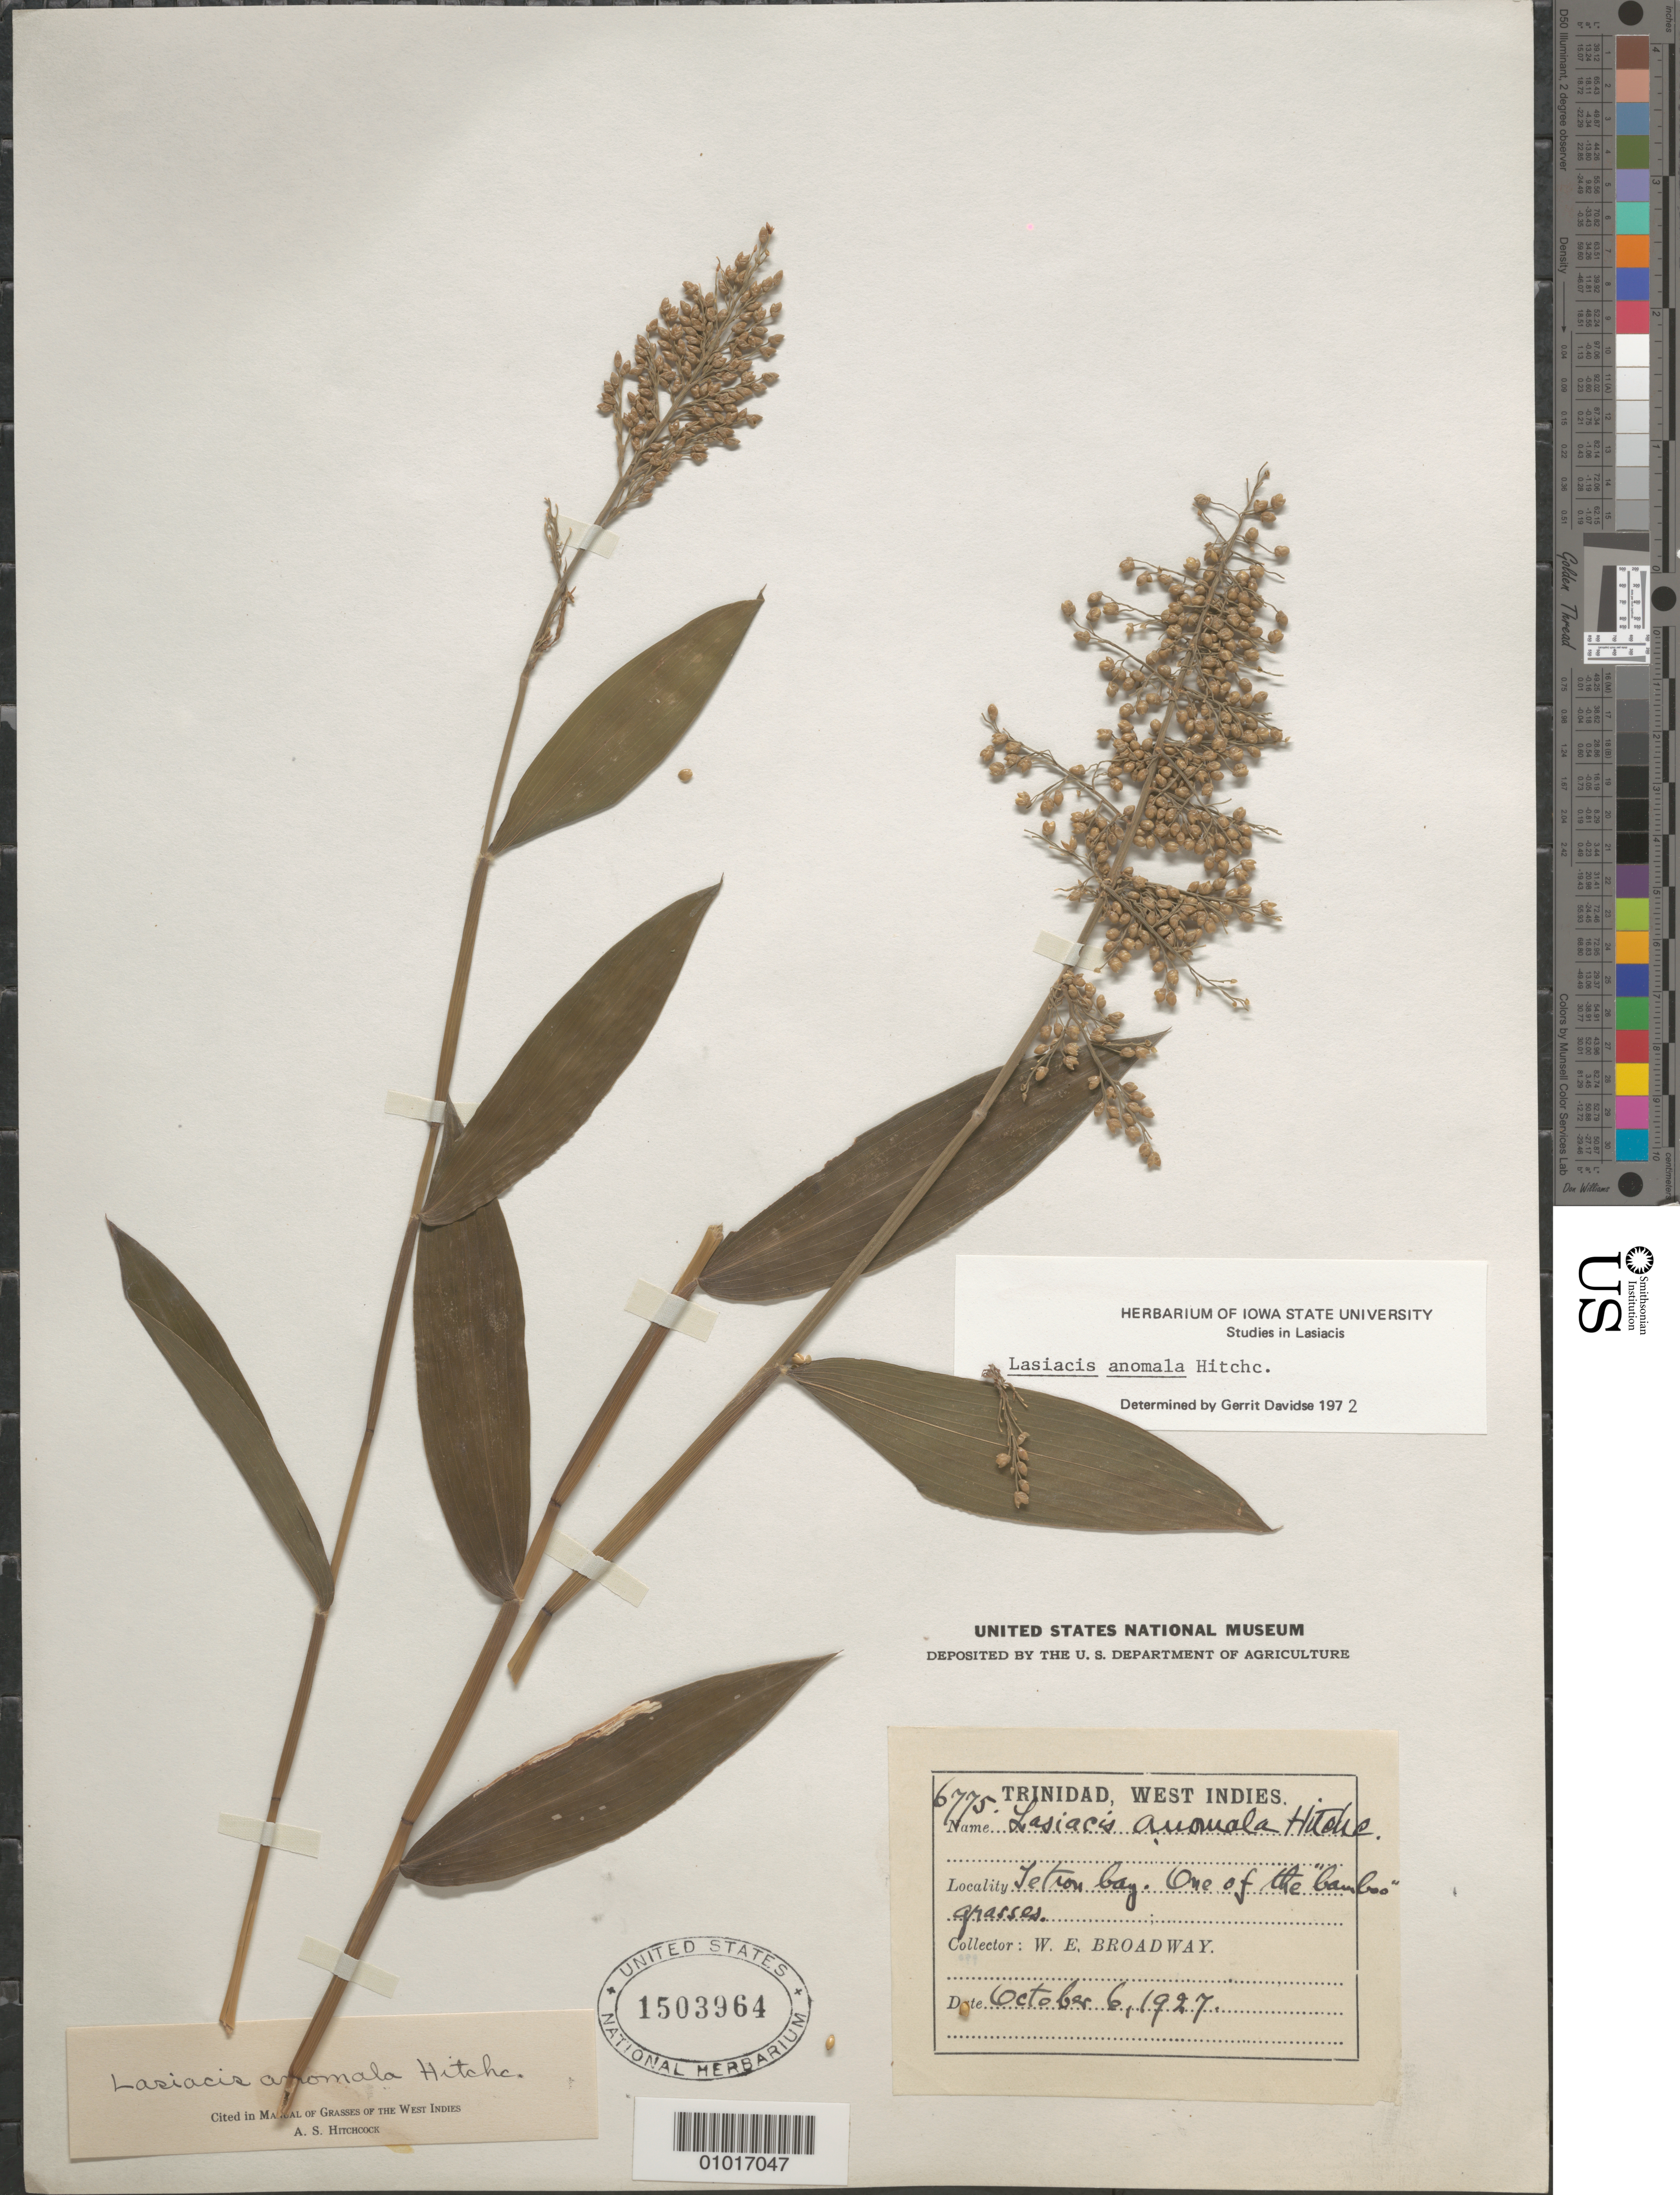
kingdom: Plantae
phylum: Tracheophyta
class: Liliopsida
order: Poales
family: Poaceae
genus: Lasiacis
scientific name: Lasiacis anomala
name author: Hitchc.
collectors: W. E. Broadway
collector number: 6775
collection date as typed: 06 Oct 1927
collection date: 1927-10-06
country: Trinidad and Tobago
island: Trinidad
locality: Tetron bay.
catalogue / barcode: US 1503964